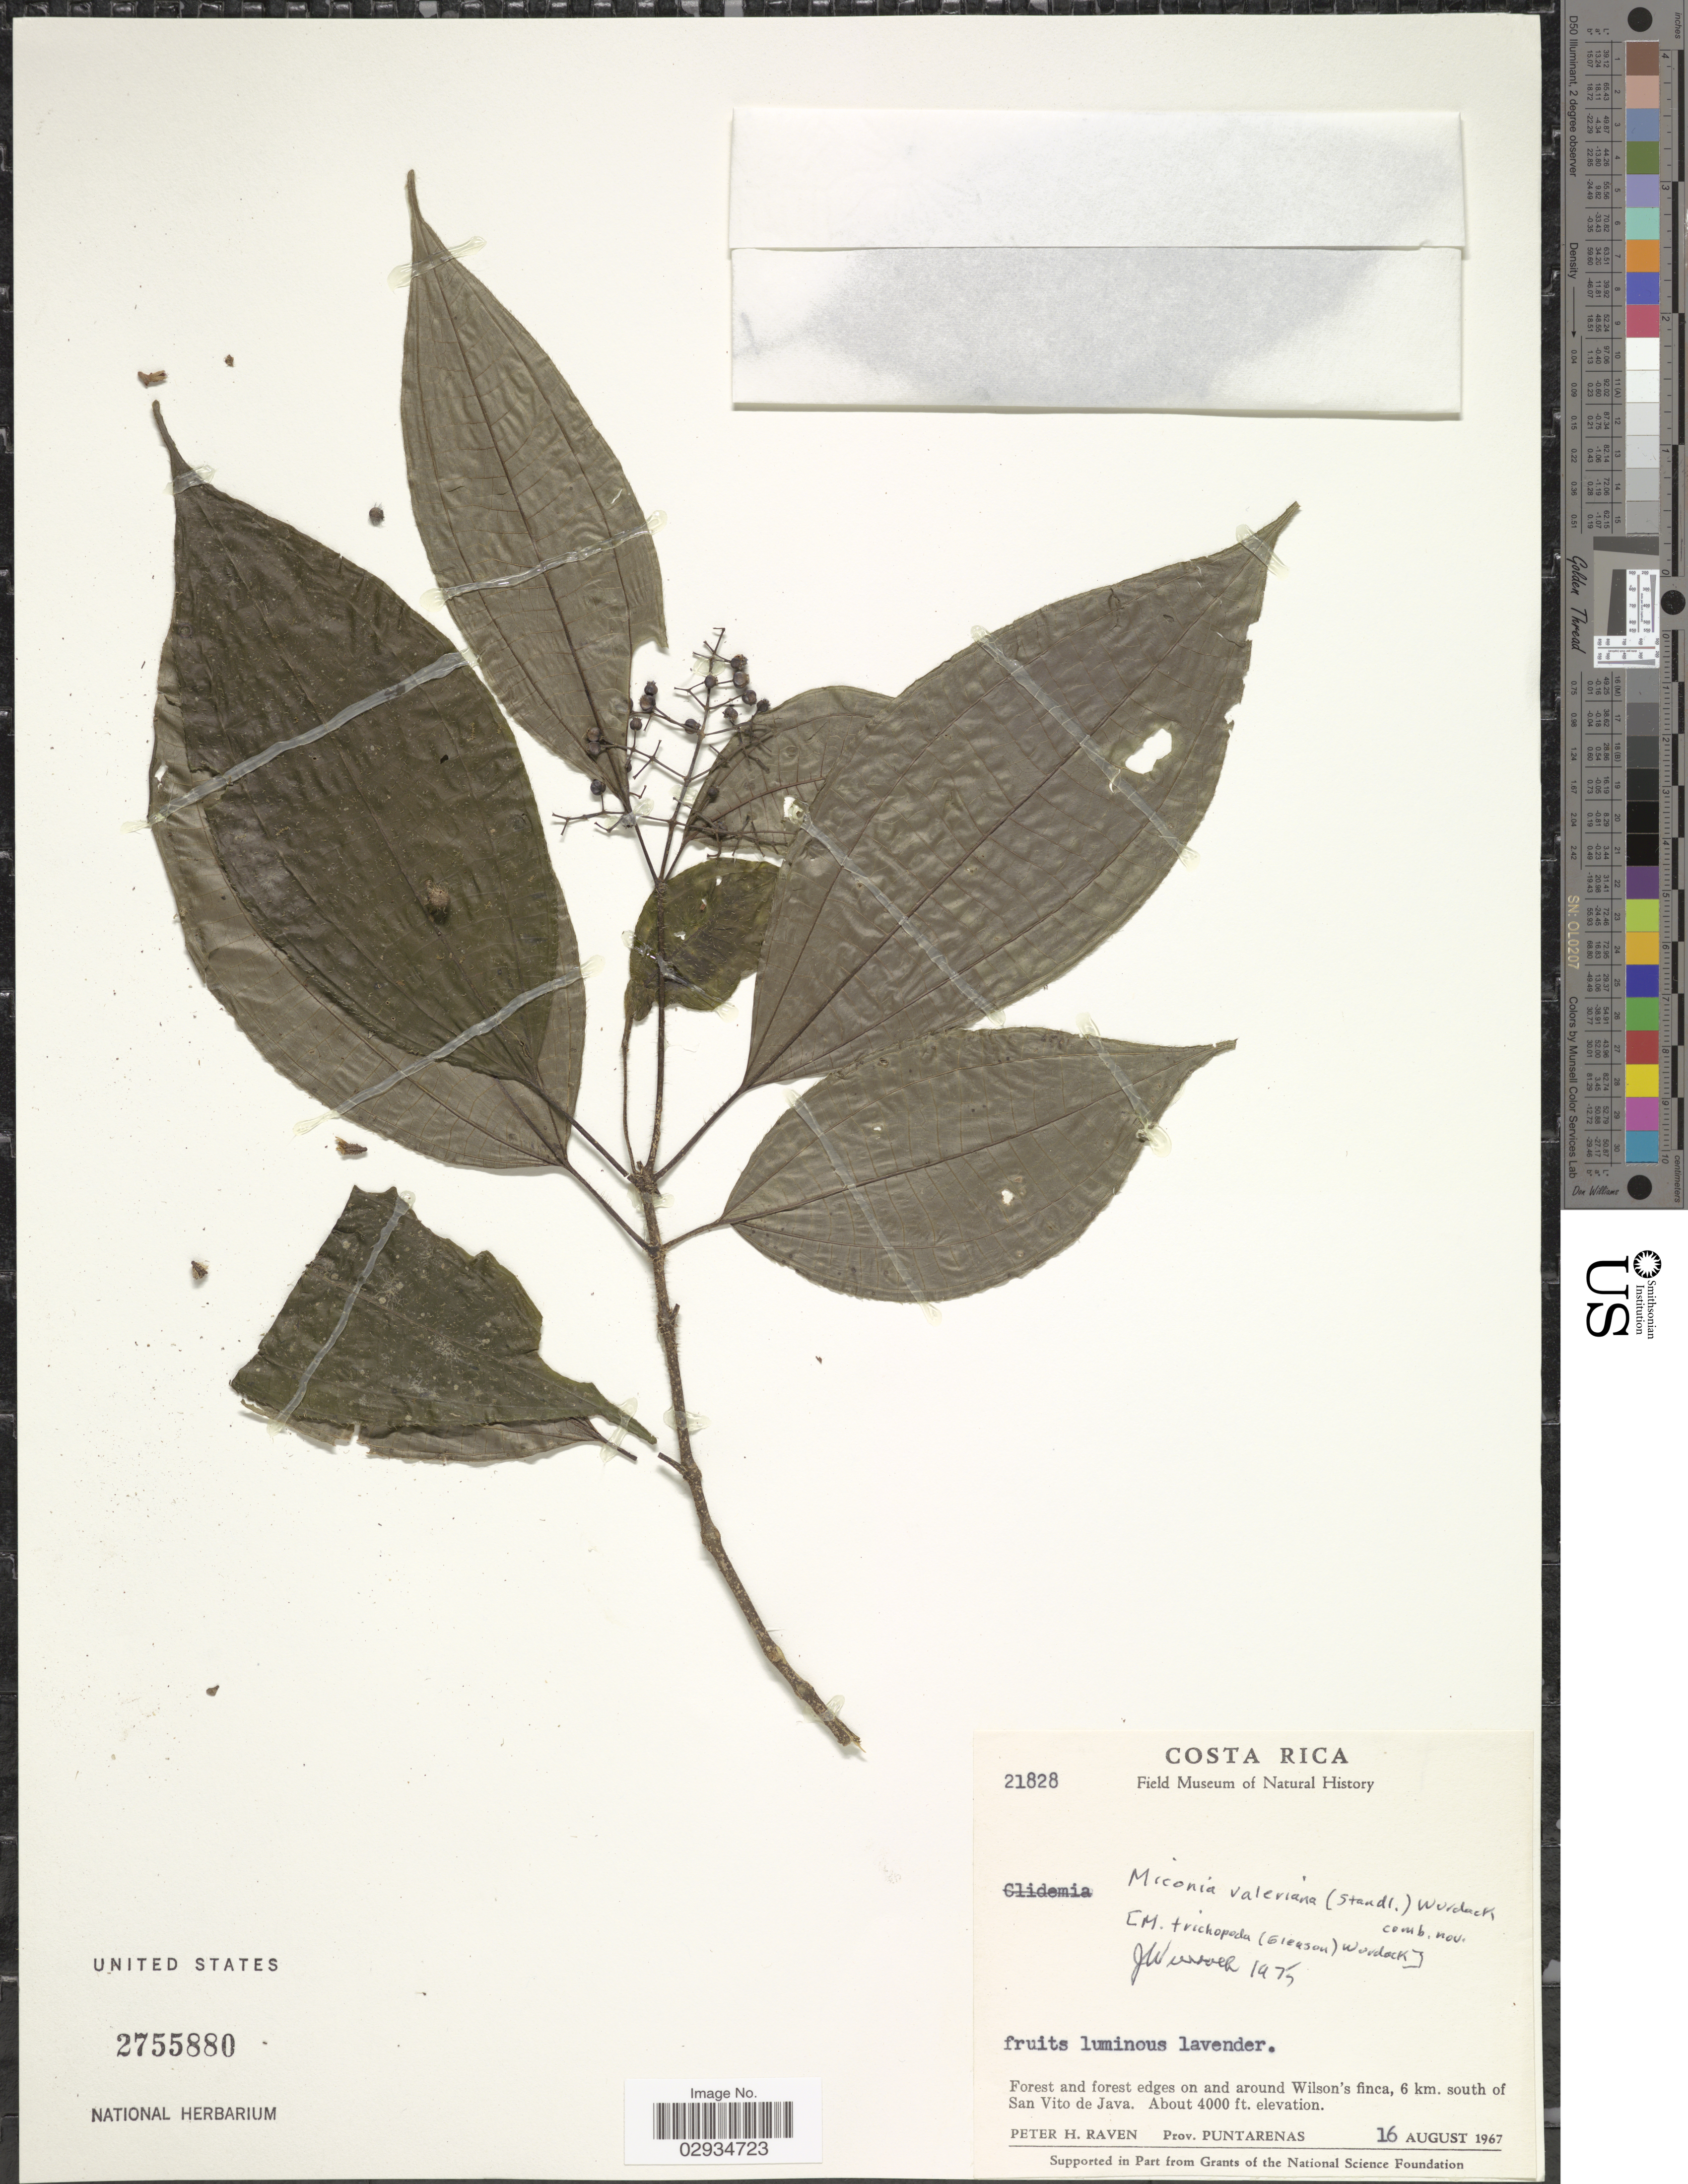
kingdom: Plantae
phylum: Tracheophyta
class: Magnoliopsida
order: Myrtales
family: Melastomataceae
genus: Miconia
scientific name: Miconia valeriana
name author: (Standl.) Wurdack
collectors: P. Raven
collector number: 21828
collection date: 1967-08-16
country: Costa Rica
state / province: Puntarenas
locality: Forest and forest edges on and around Wilson's finca, 6 km. south of San Vito de Java.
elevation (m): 1219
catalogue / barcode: US 2755880